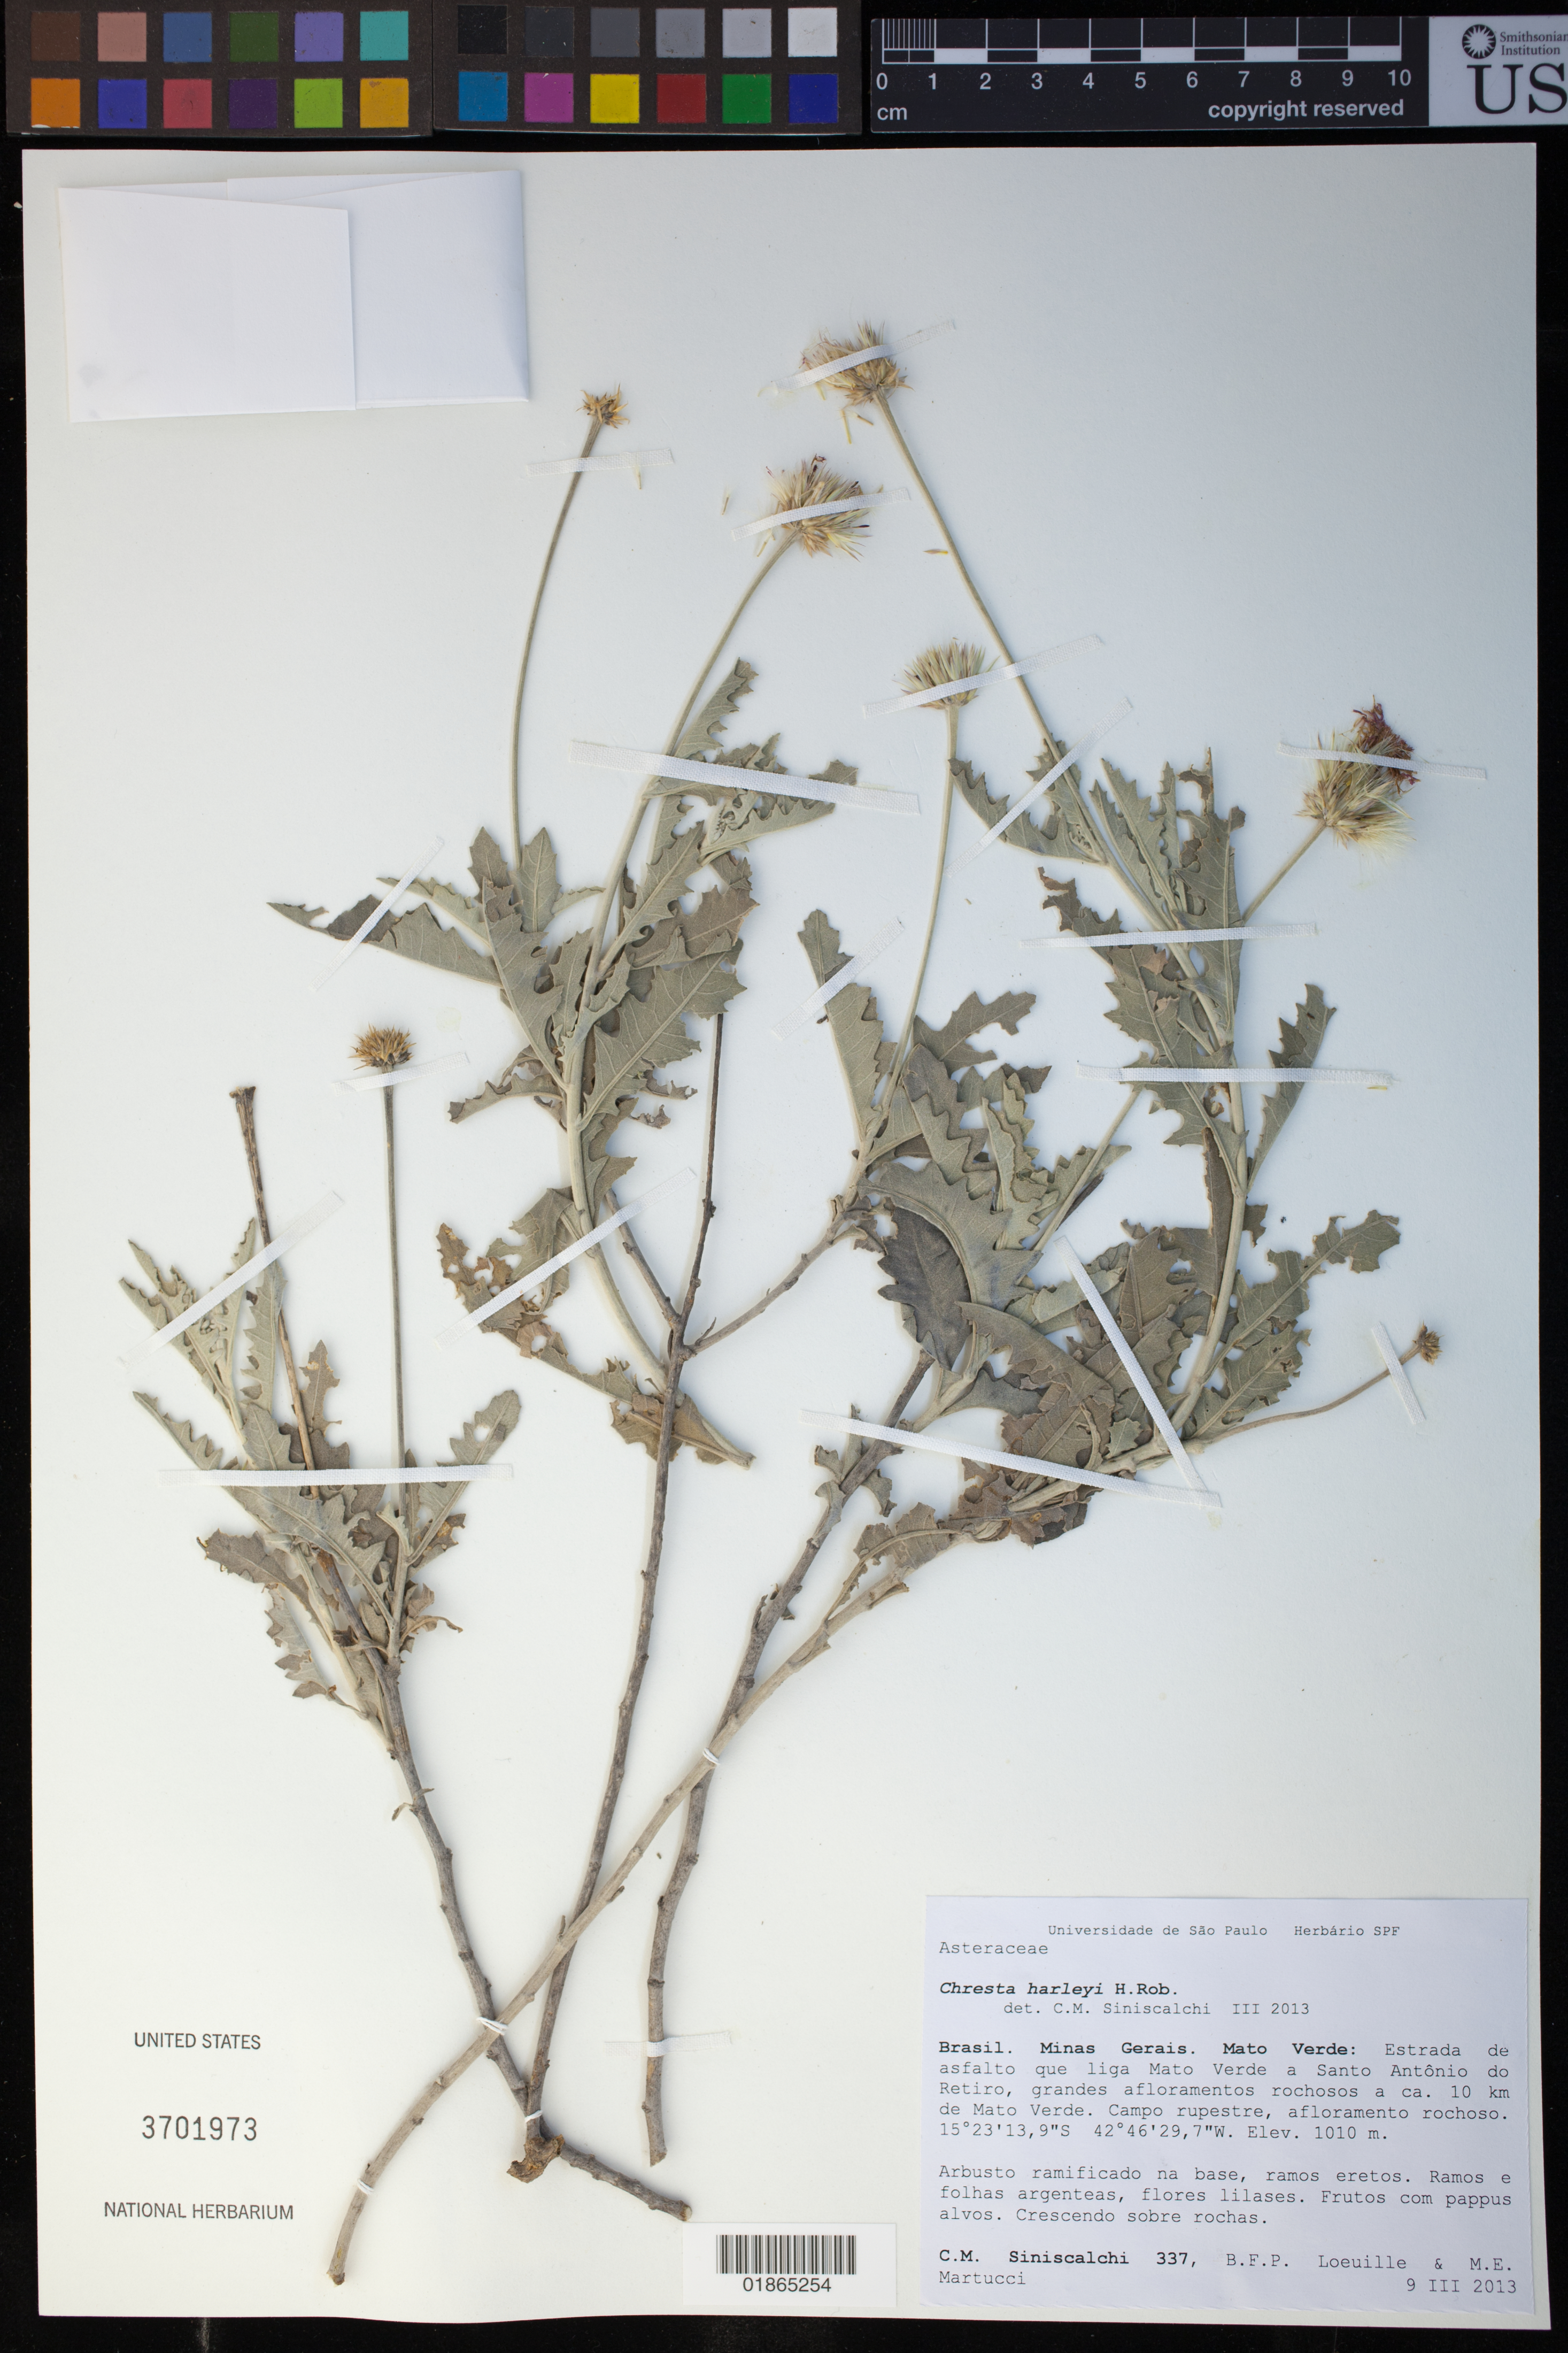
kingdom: Plantae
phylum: Tracheophyta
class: Magnoliopsida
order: Asterales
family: Asteraceae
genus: Chresta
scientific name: Chresta harleyi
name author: H. Rob.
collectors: C. Siniscalchi, B. Loeuille & M. Martucci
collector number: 337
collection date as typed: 9 III 2013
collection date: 2013-03-09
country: Brazil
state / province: Minas Gerais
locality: Mato Verde: Estrada de asfalto que liga Mato Verde a Santo Antonio do Retiro.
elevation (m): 1010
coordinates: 15 23 13.9 S, 42 46 29.7 W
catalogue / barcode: US 3701973